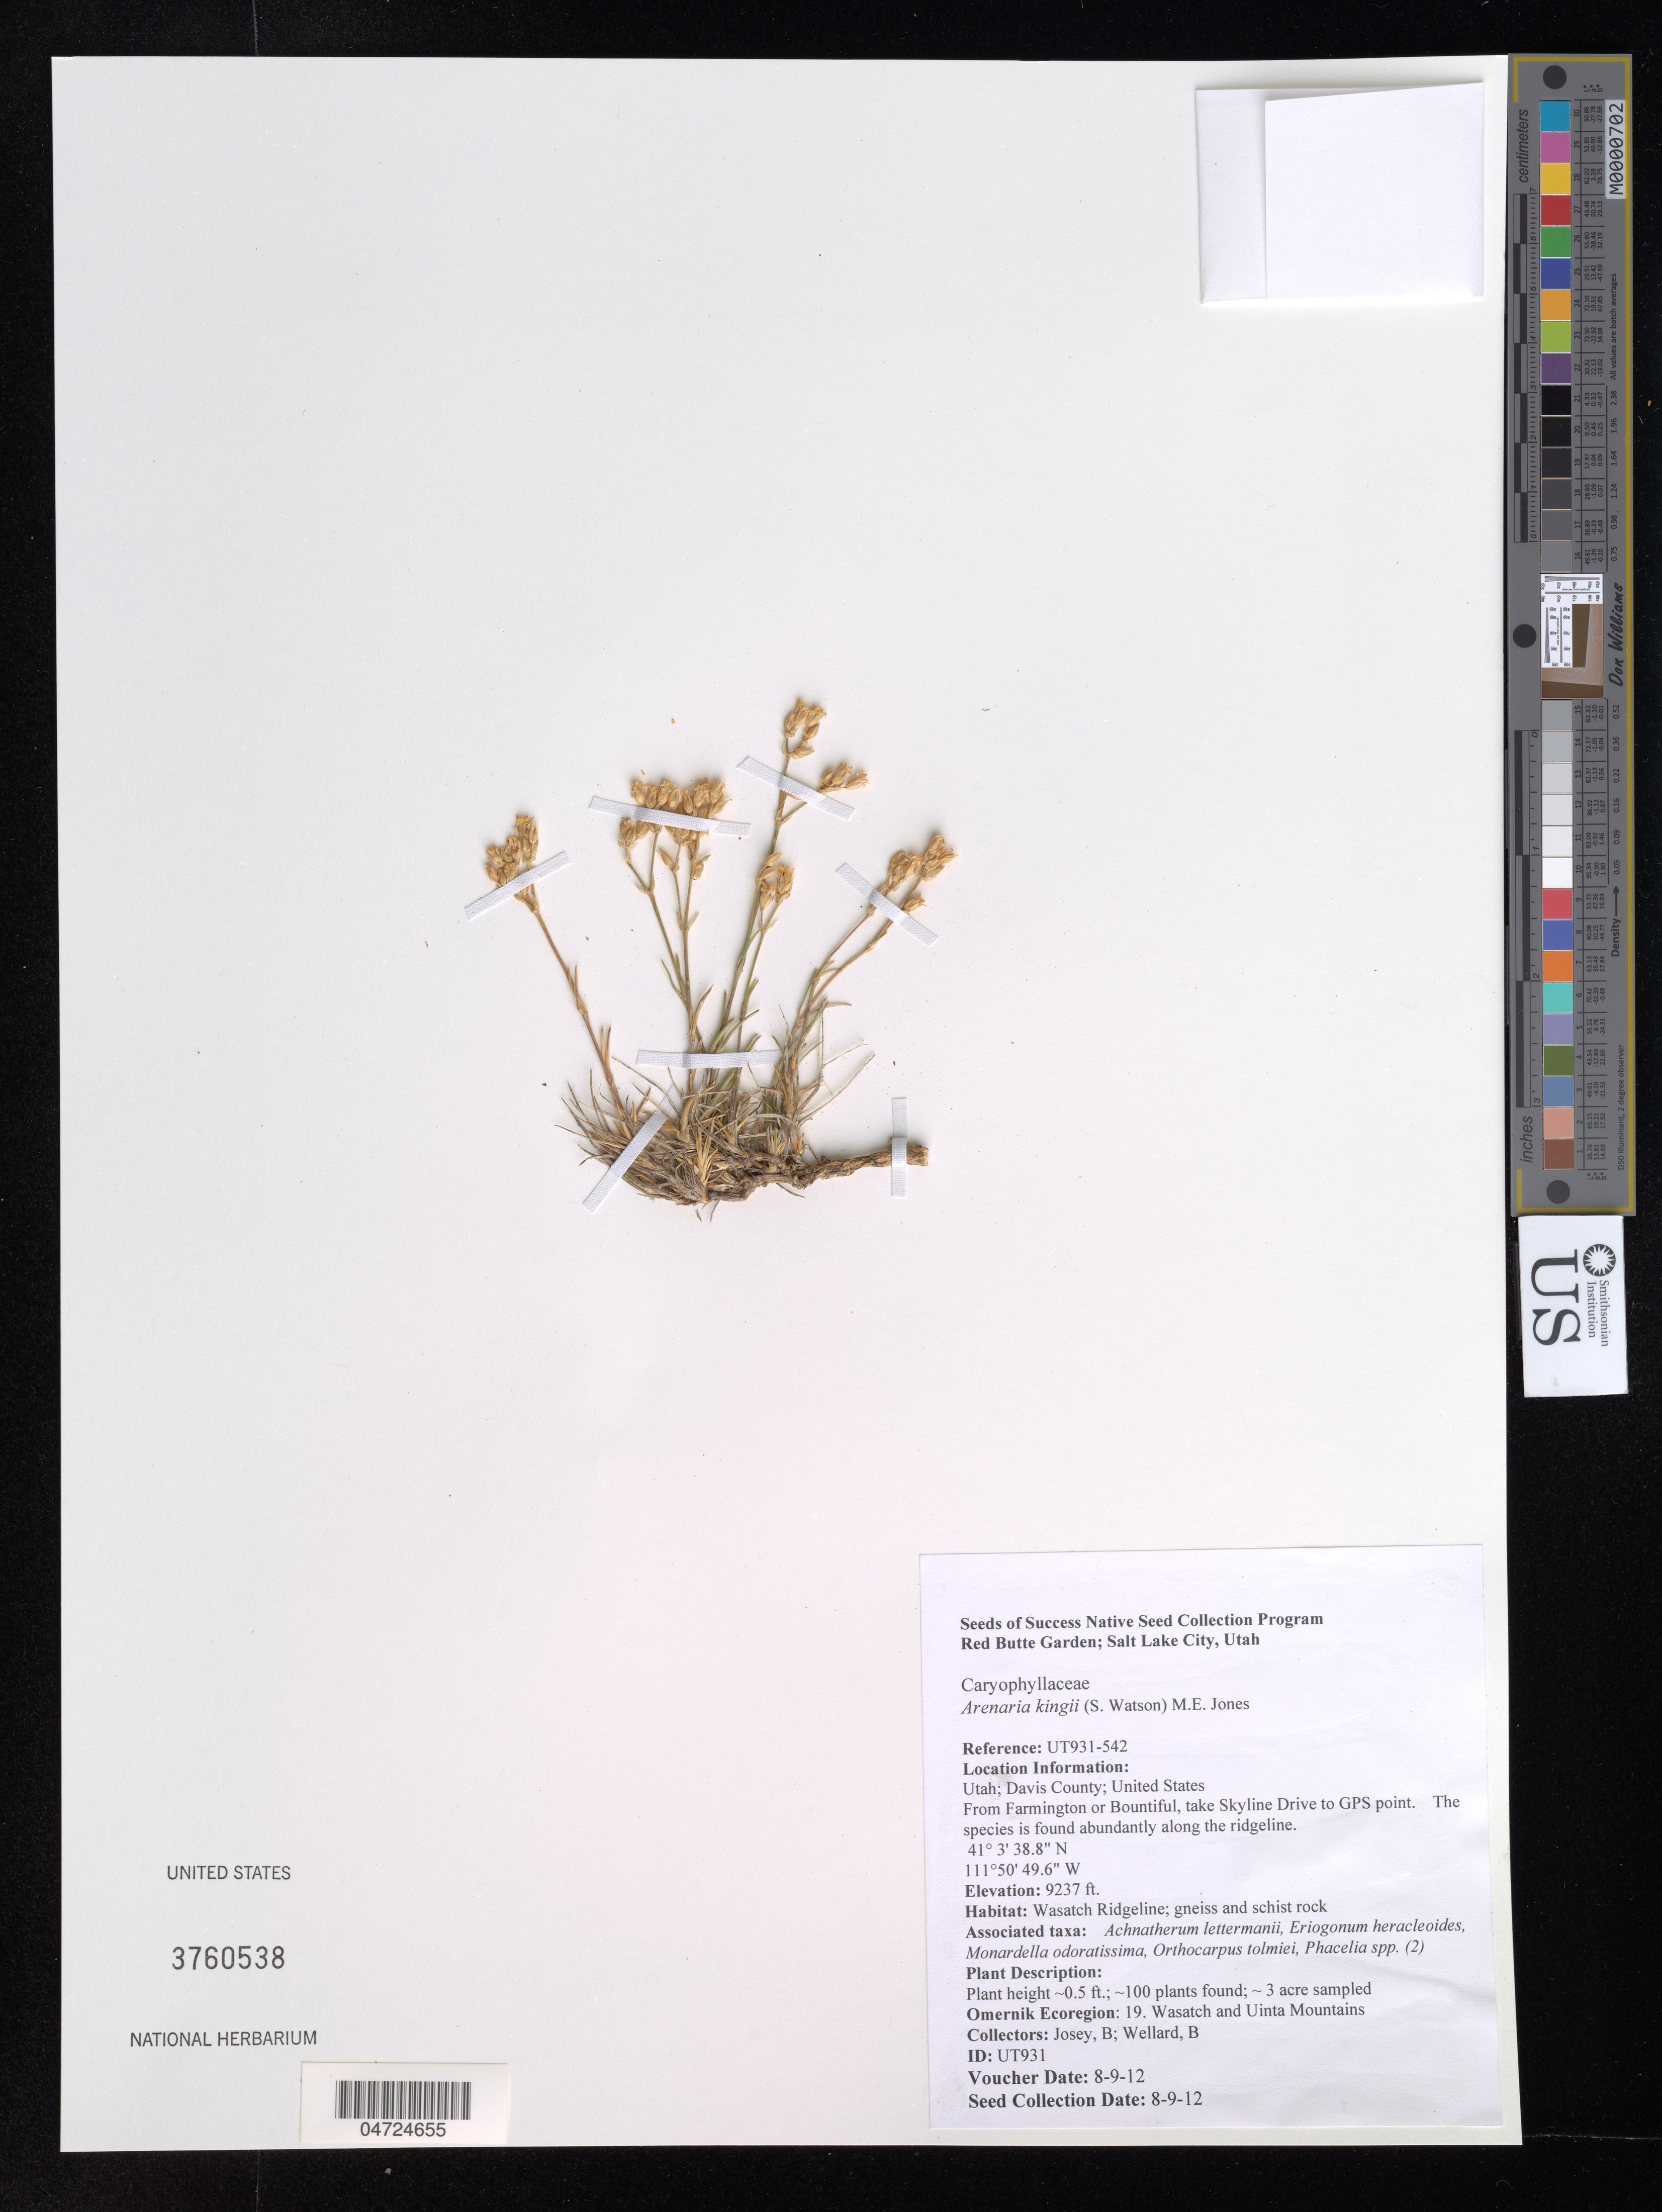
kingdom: Plantae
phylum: Tracheophyta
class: Magnoliopsida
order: Caryophyllales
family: Caryophyllaceae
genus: Arenaria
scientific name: Arenaria kingii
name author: (S. Watson) M.E. Jones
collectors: B. Josey & B. Wellard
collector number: UT931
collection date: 2012-08-09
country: United States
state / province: Utah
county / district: Davis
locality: Davis County. From Farmington or Bountiful, take Skyline Drive to GPS point. The species is found abundantly along the ridgeline. Wasatch Ridgeline. Omernik Ecoregion: 19. Wasatch and Uinta Mountains.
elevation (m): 2815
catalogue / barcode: US 3760538